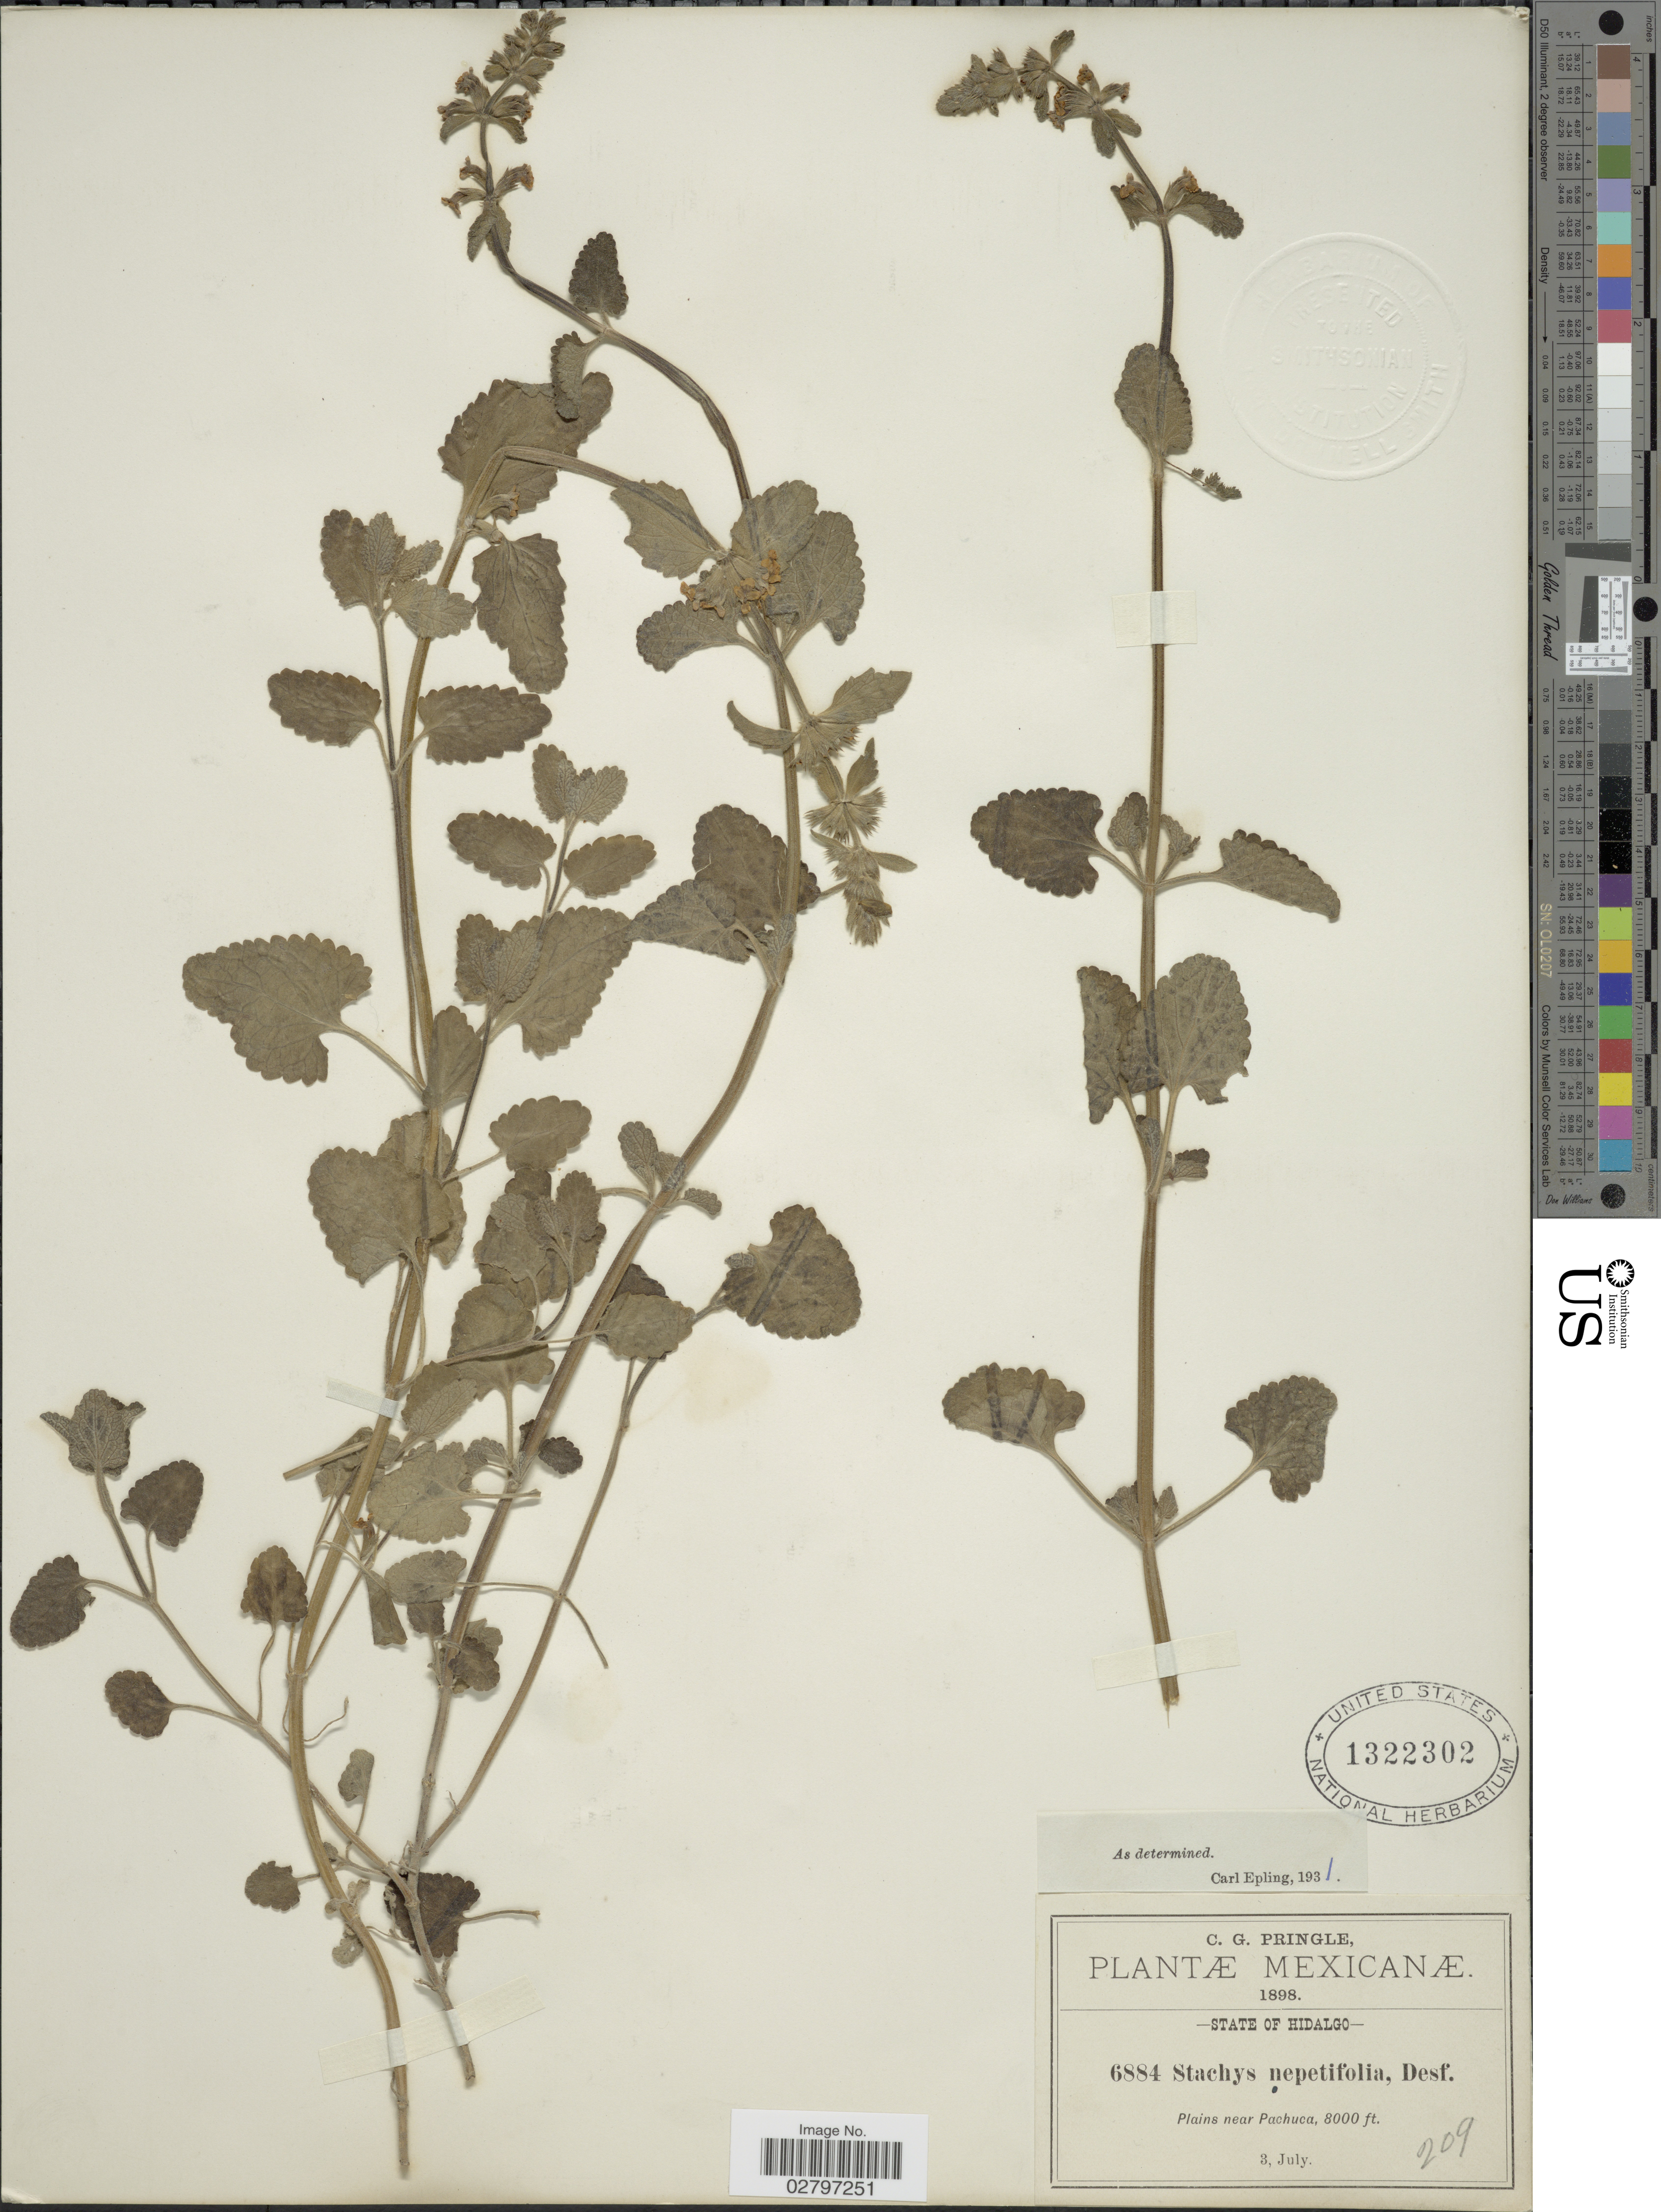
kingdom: Plantae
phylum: Tracheophyta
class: Magnoliopsida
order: Lamiales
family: Lamiaceae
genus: Stachys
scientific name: Stachys nepetifolia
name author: Desf.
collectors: C. G. Pringle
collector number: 6884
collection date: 1898-07-03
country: Mexico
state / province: Hidalgo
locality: Plains near Pachuca.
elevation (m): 2438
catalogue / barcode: US 1322302